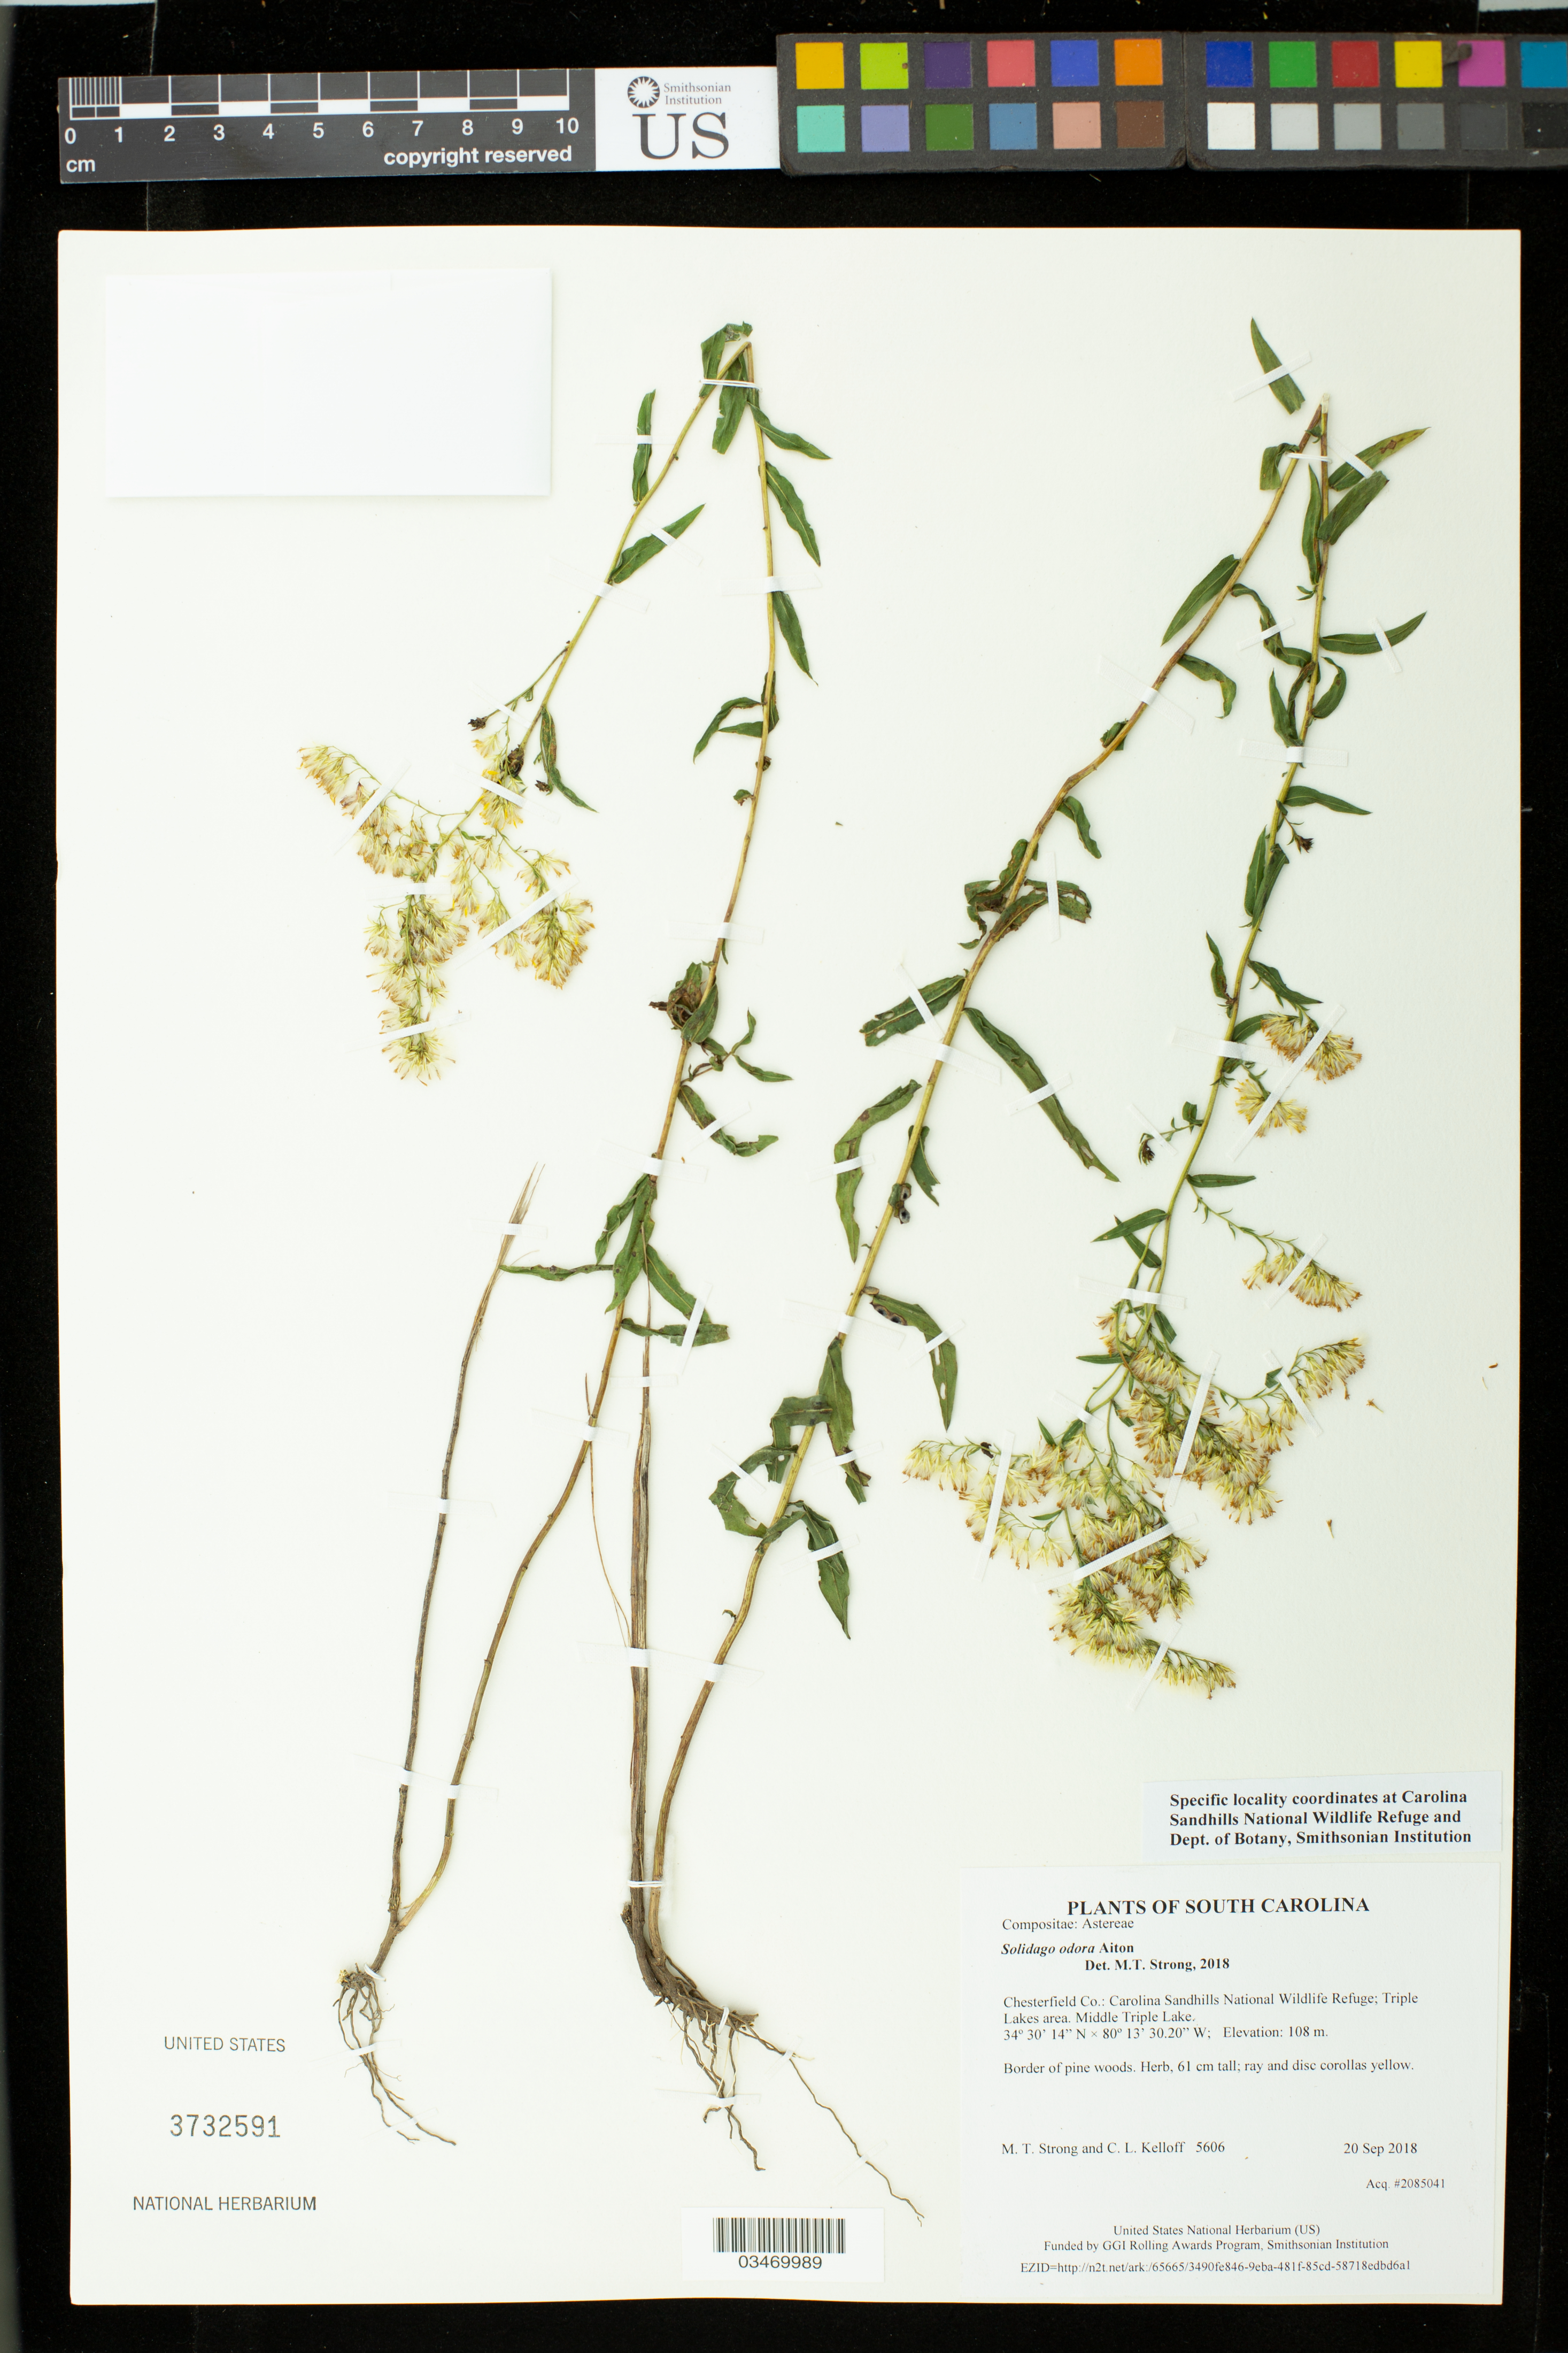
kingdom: Plantae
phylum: Tracheophyta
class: Magnoliopsida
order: Asterales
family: Asteraceae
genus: Solidago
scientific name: Solidago odora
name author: Aiton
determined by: Strong, M. T., (US), Smithsonian Institution - National Museum of Natural History (UNITED STATES)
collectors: M. T. Strong & C. L. Kelloff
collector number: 5606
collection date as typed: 20 Sep 2018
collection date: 2018-09-20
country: United States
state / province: South Carolina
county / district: Chesterfield Co.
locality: Carolina Sandhills National Wildlife Refuge; Triple Lakes area. Middle Triple Lake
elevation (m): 108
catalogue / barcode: US 3732591